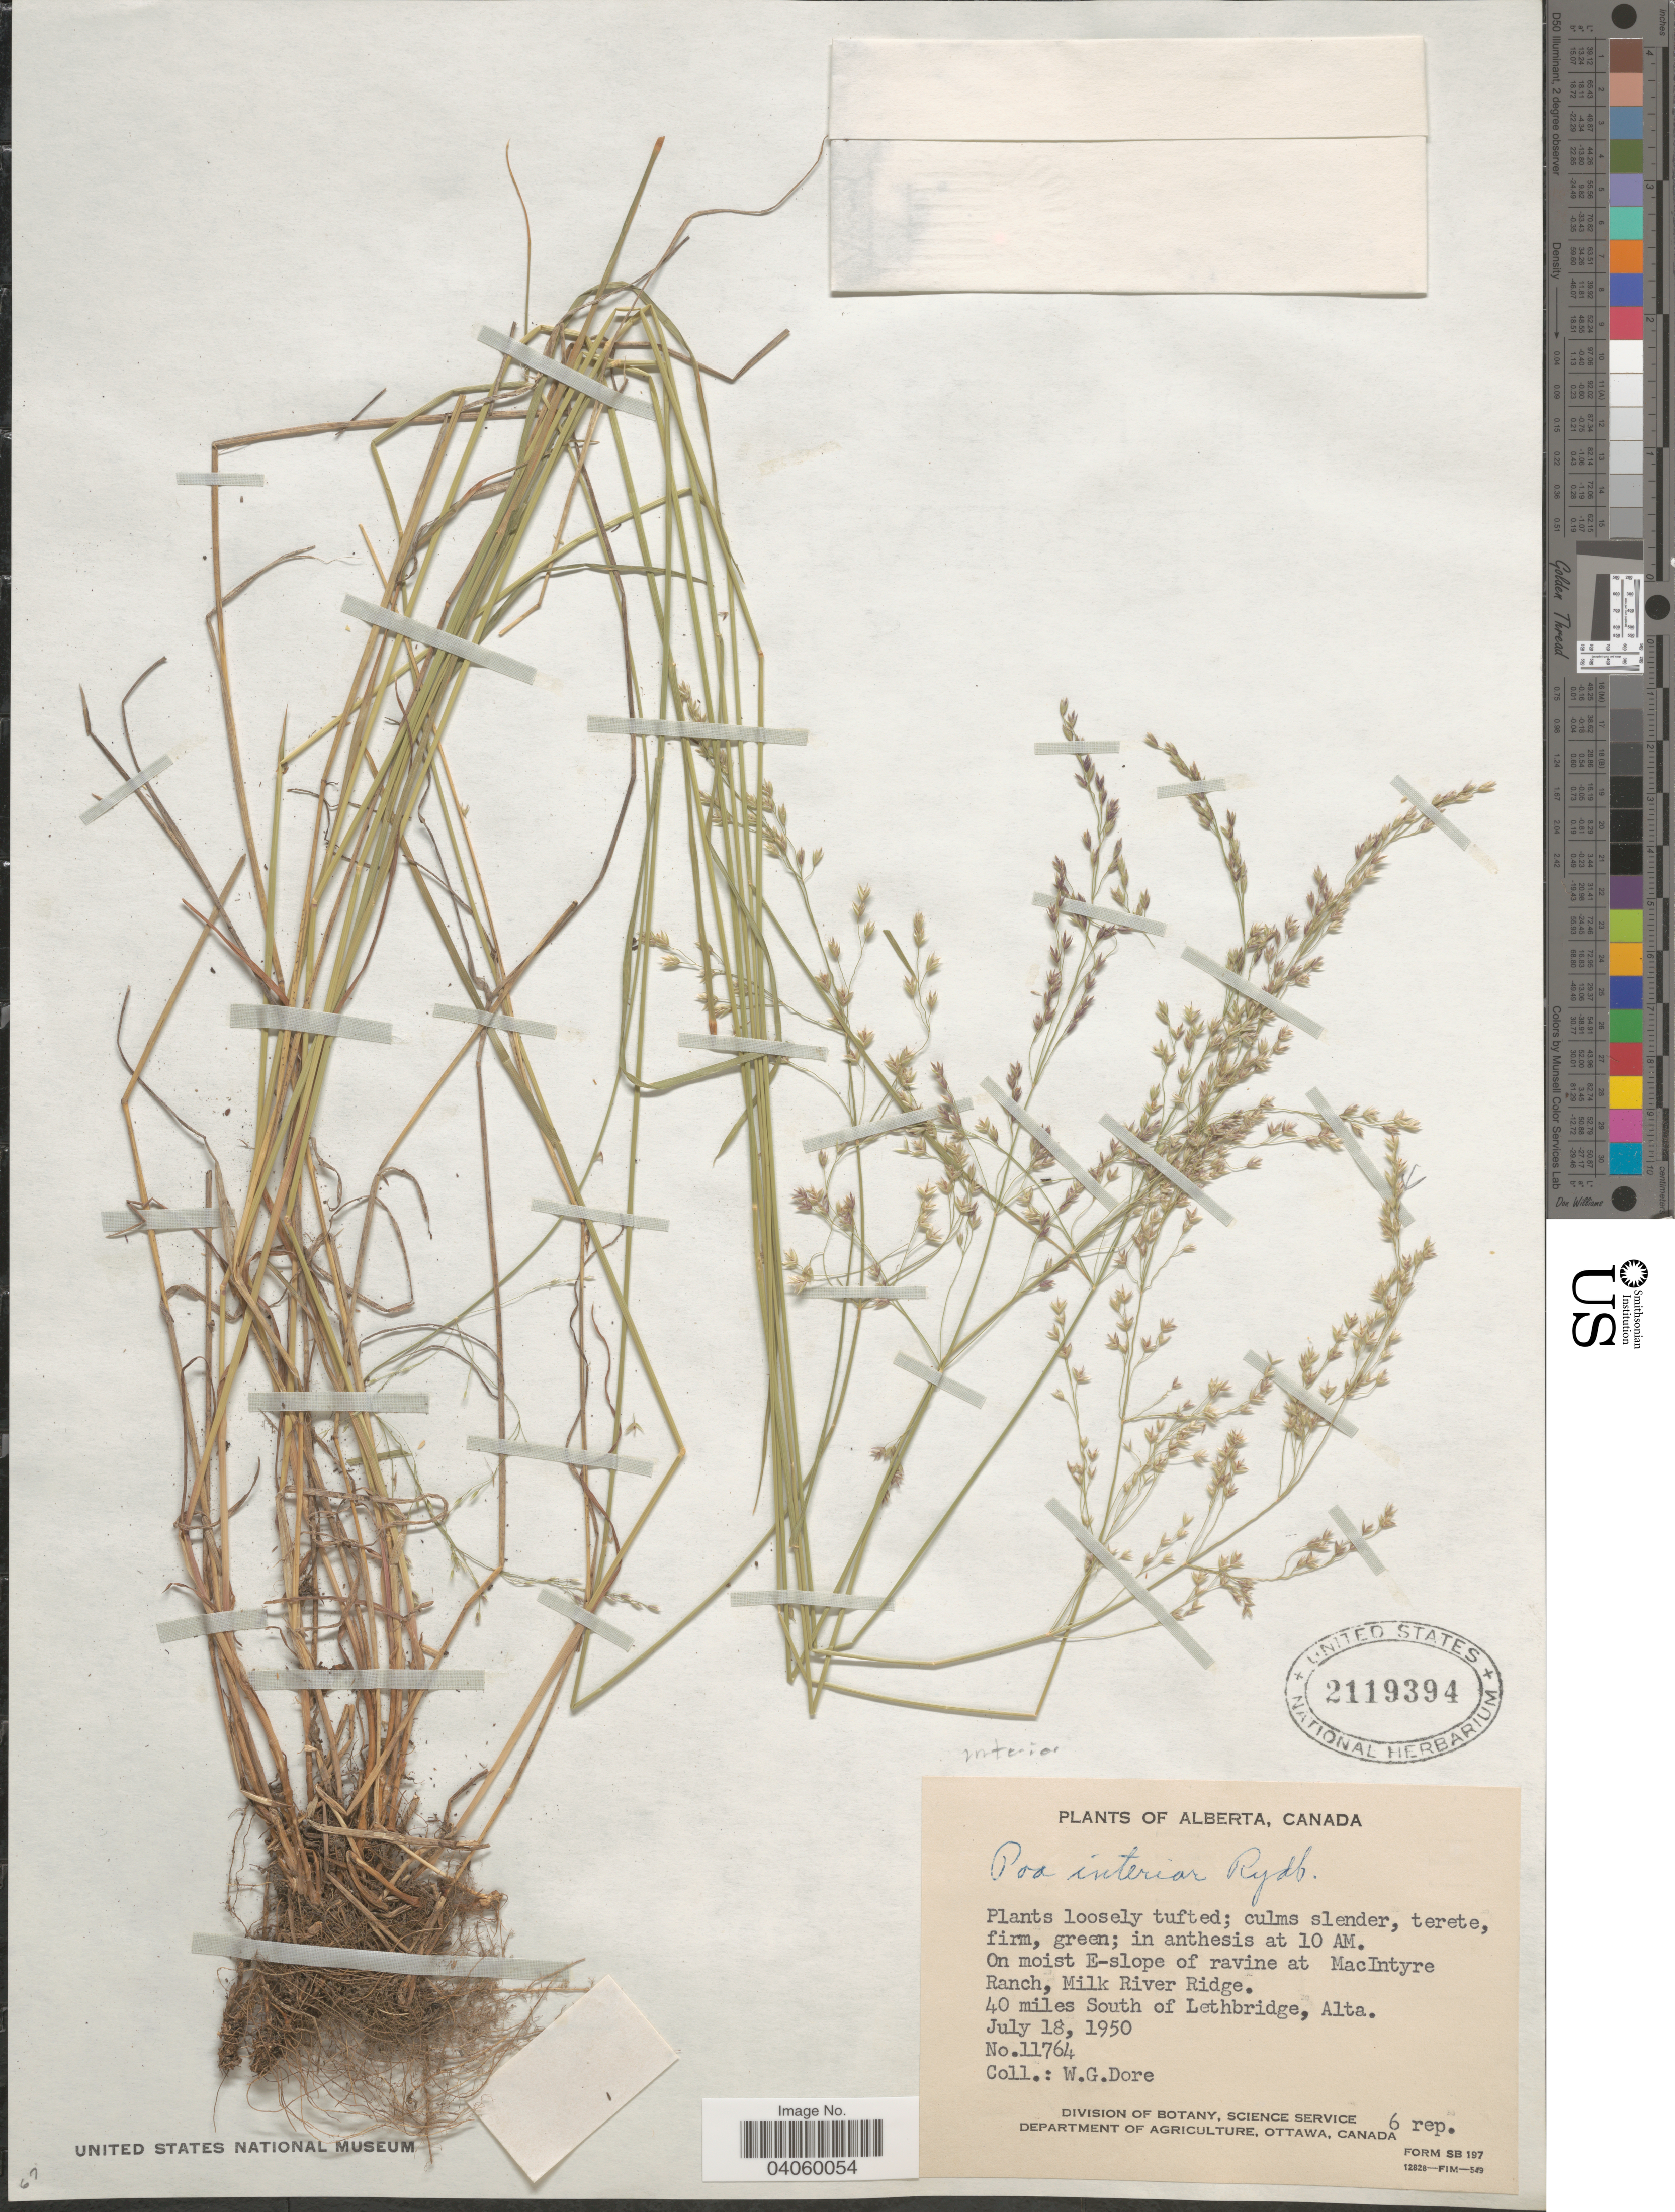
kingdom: Plantae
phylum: Tracheophyta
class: Liliopsida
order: Poales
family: Poaceae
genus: Poa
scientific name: Poa interior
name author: Rydb.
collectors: W. Dore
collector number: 11764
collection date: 1950-07-18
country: Canada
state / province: Alberta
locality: E-slope of ravine at MacIntyre Ranch, Milk River Ridge. 40 miles South of Lethbridge, Alta.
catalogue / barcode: US 2119394